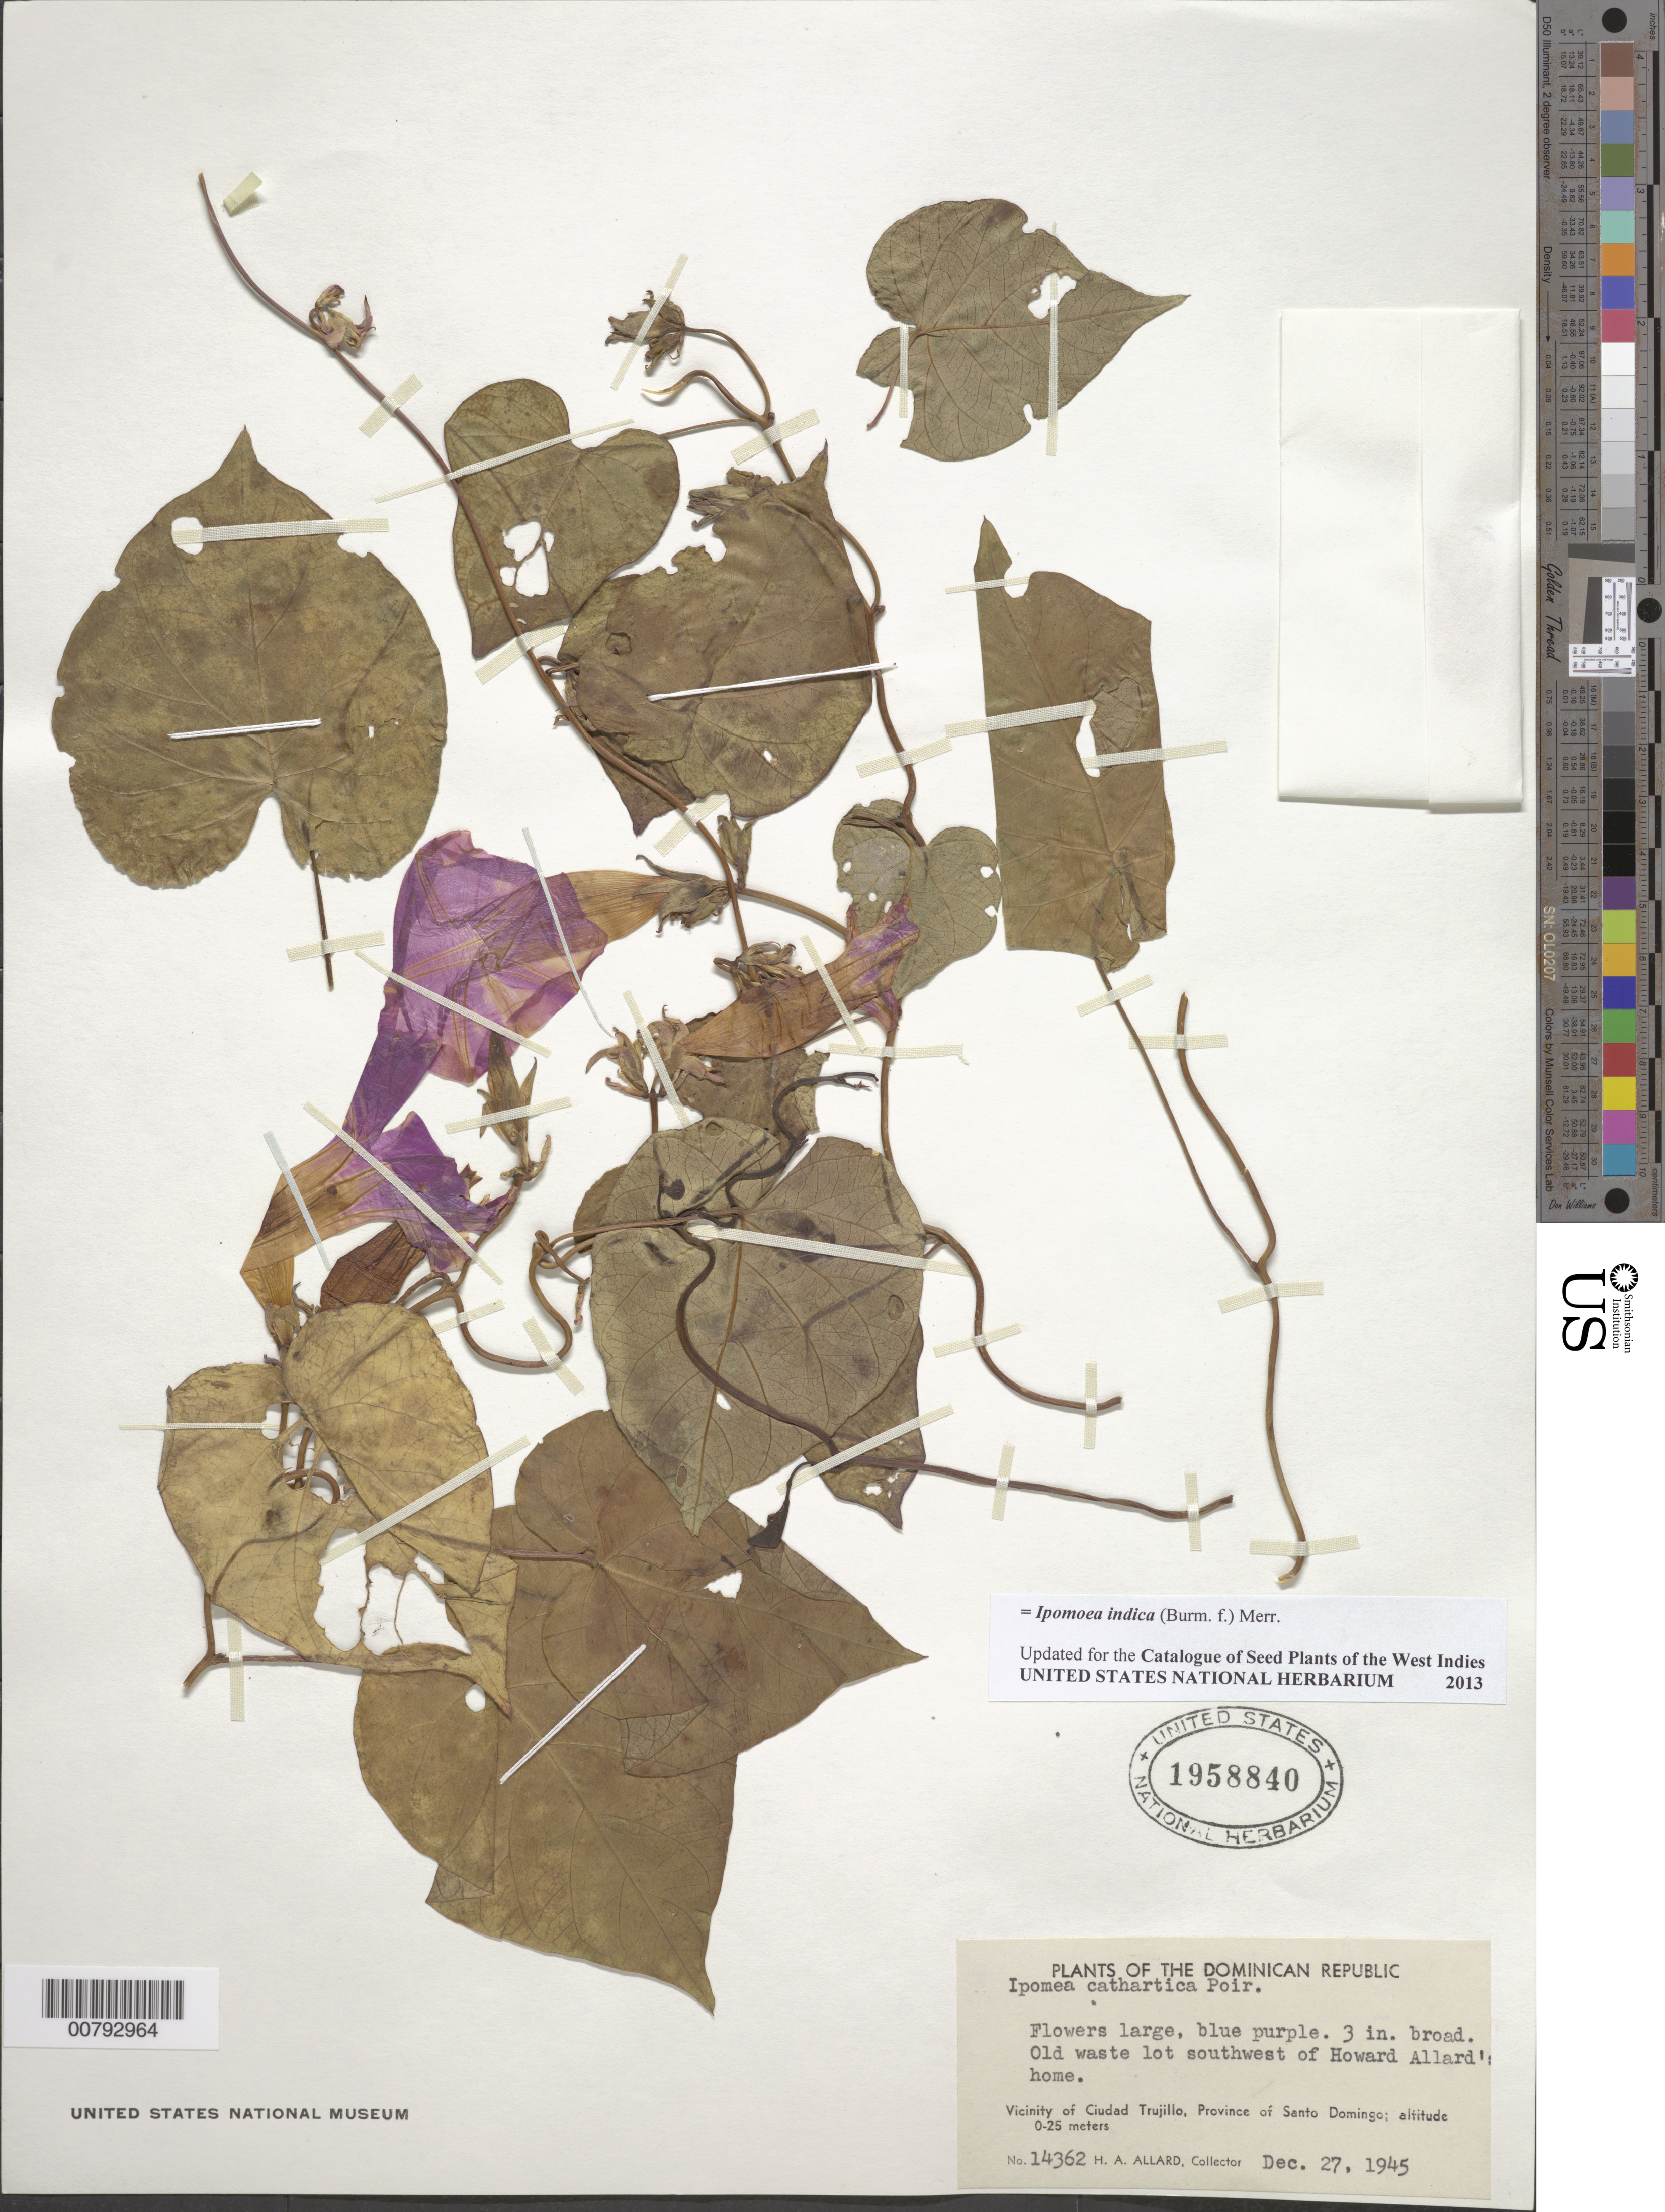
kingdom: Plantae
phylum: Tracheophyta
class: Magnoliopsida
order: Solanales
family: Convolvulaceae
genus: Ipomoea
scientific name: Ipomoea indica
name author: (Burm.) Merr.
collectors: H. A. Allard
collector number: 14362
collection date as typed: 27 Dec 1945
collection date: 1945-12-27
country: Dominican Republic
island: Hispaniola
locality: Province of Santo Domingo, vicinity of Ciudad Trujillo, southwest of Howard Allard's home.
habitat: Old waste lot.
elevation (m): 0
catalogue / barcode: US 1958840